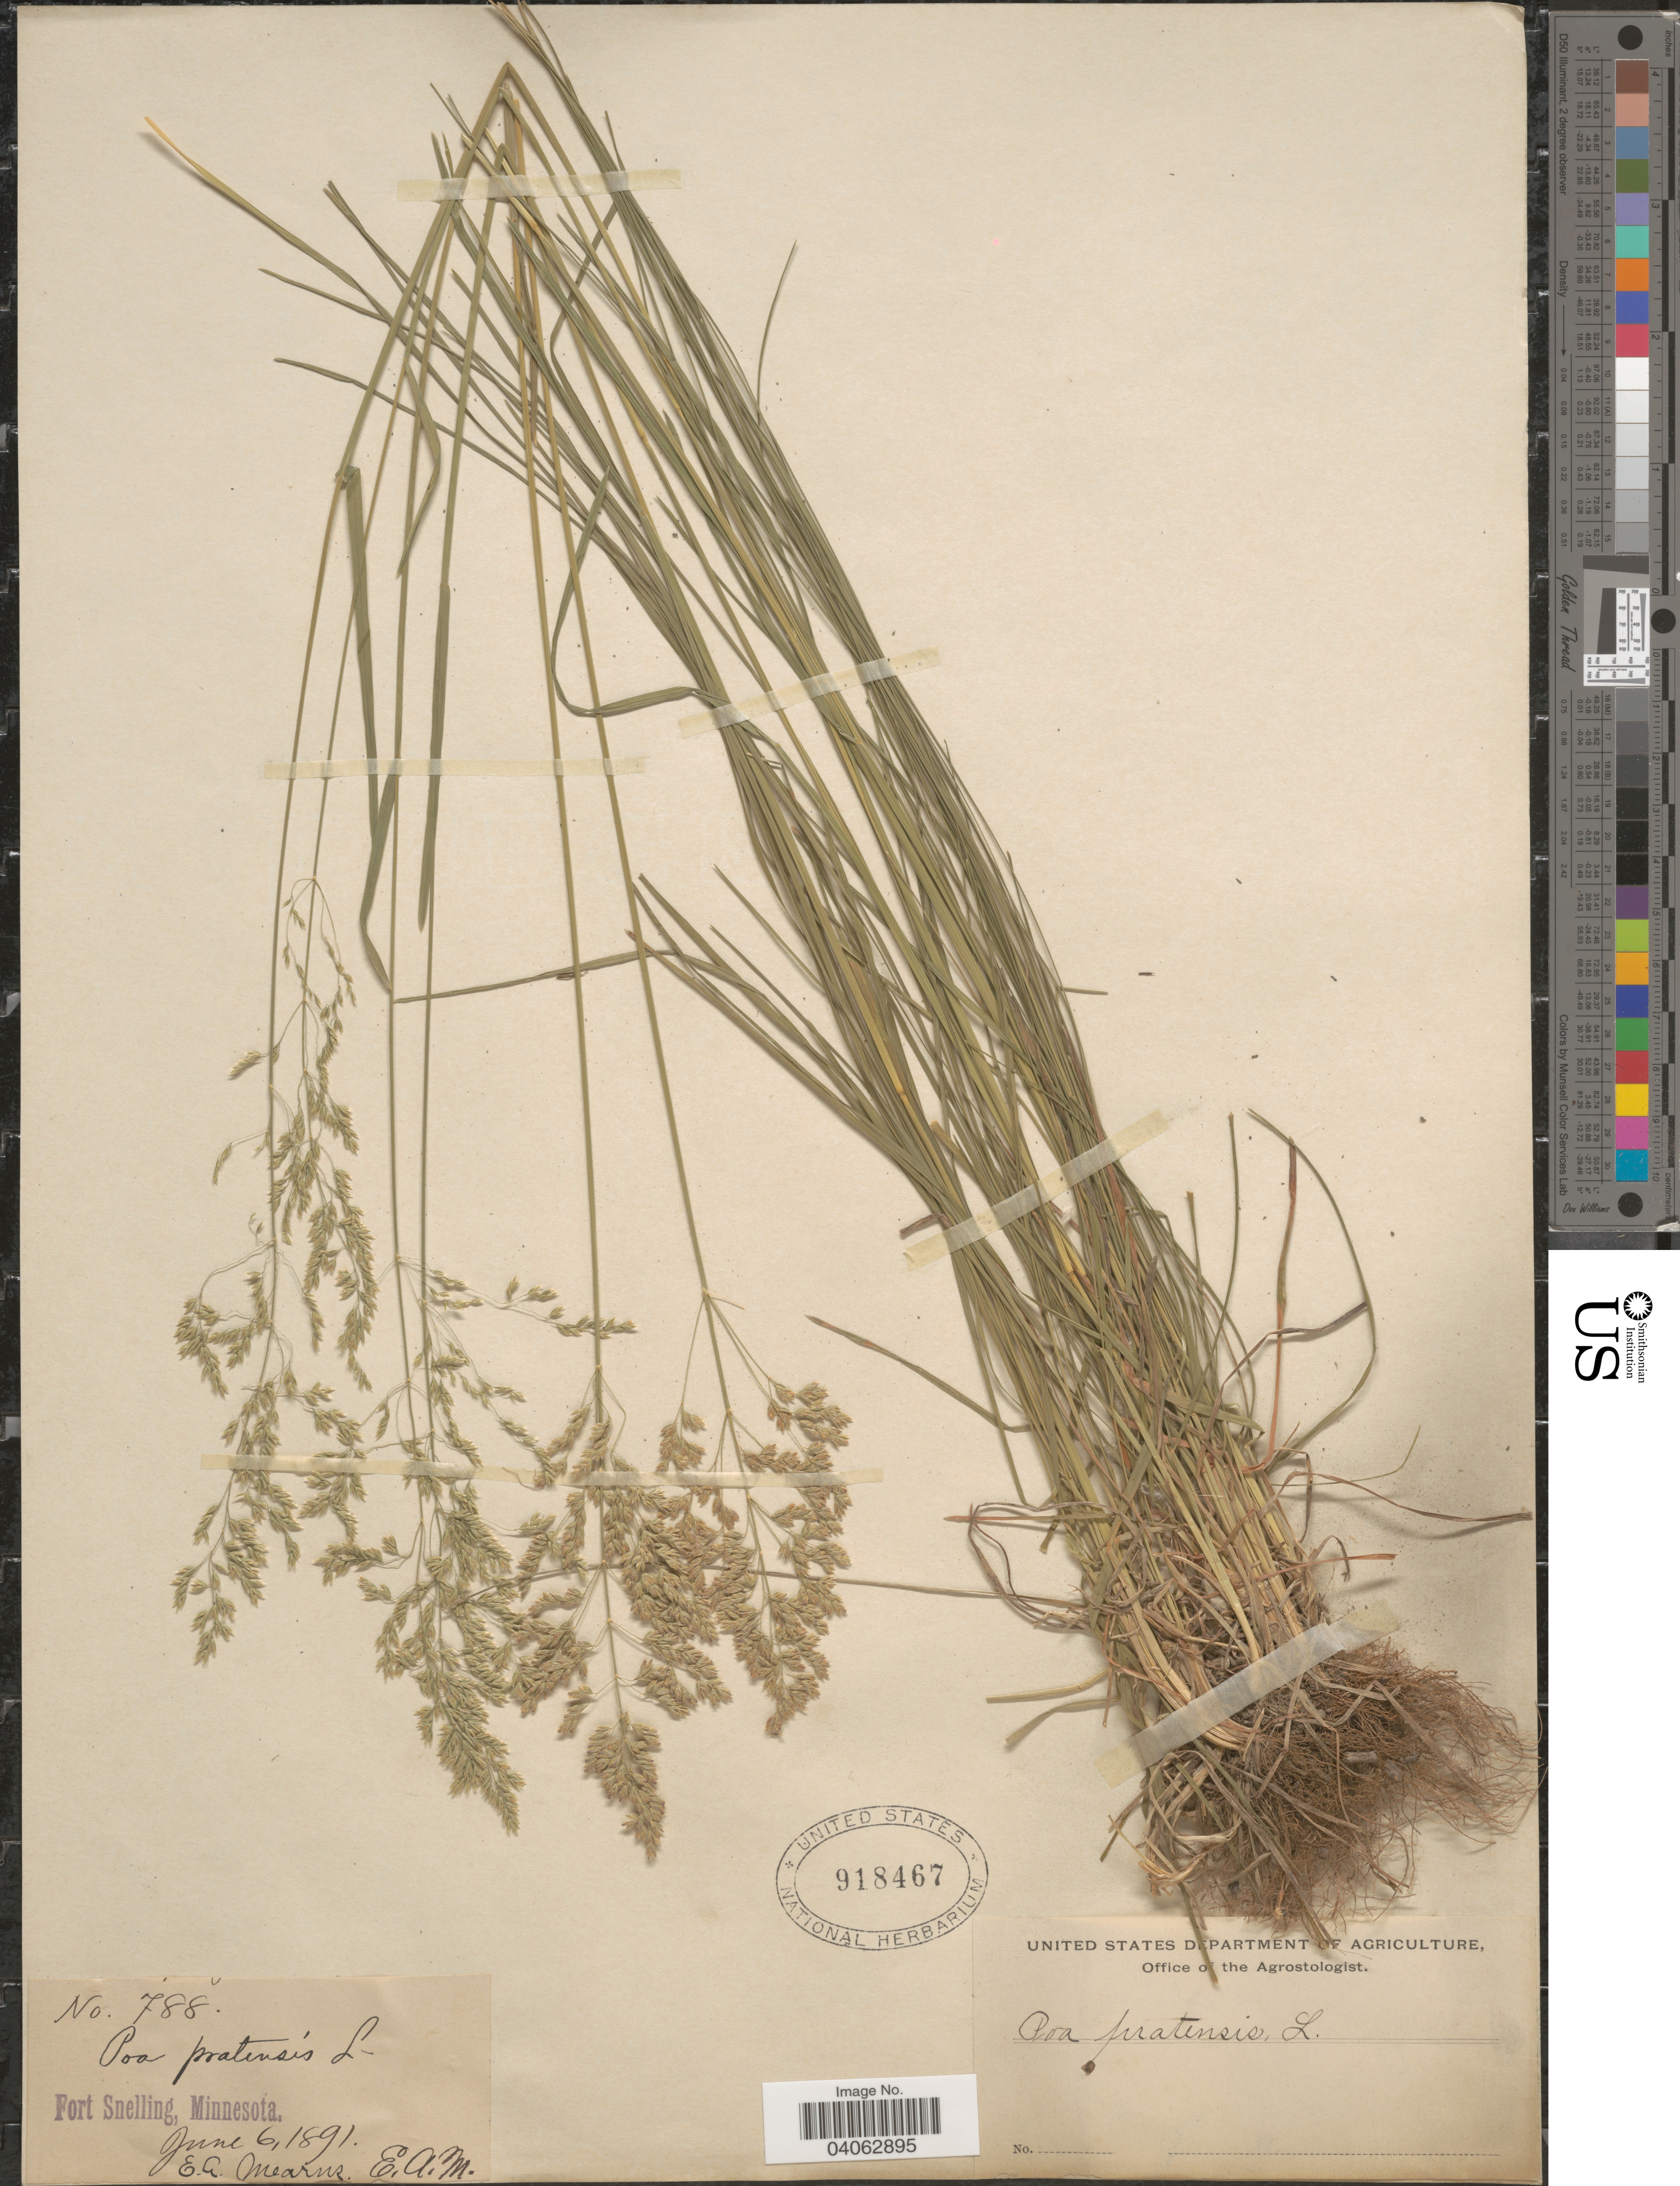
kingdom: Plantae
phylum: Tracheophyta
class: Liliopsida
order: Poales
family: Poaceae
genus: Poa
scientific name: Poa pratensis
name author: L.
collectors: E. A. Mearns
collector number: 788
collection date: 1891-06-06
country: United States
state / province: Minnesota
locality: Fort Snelling.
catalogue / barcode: US 918467